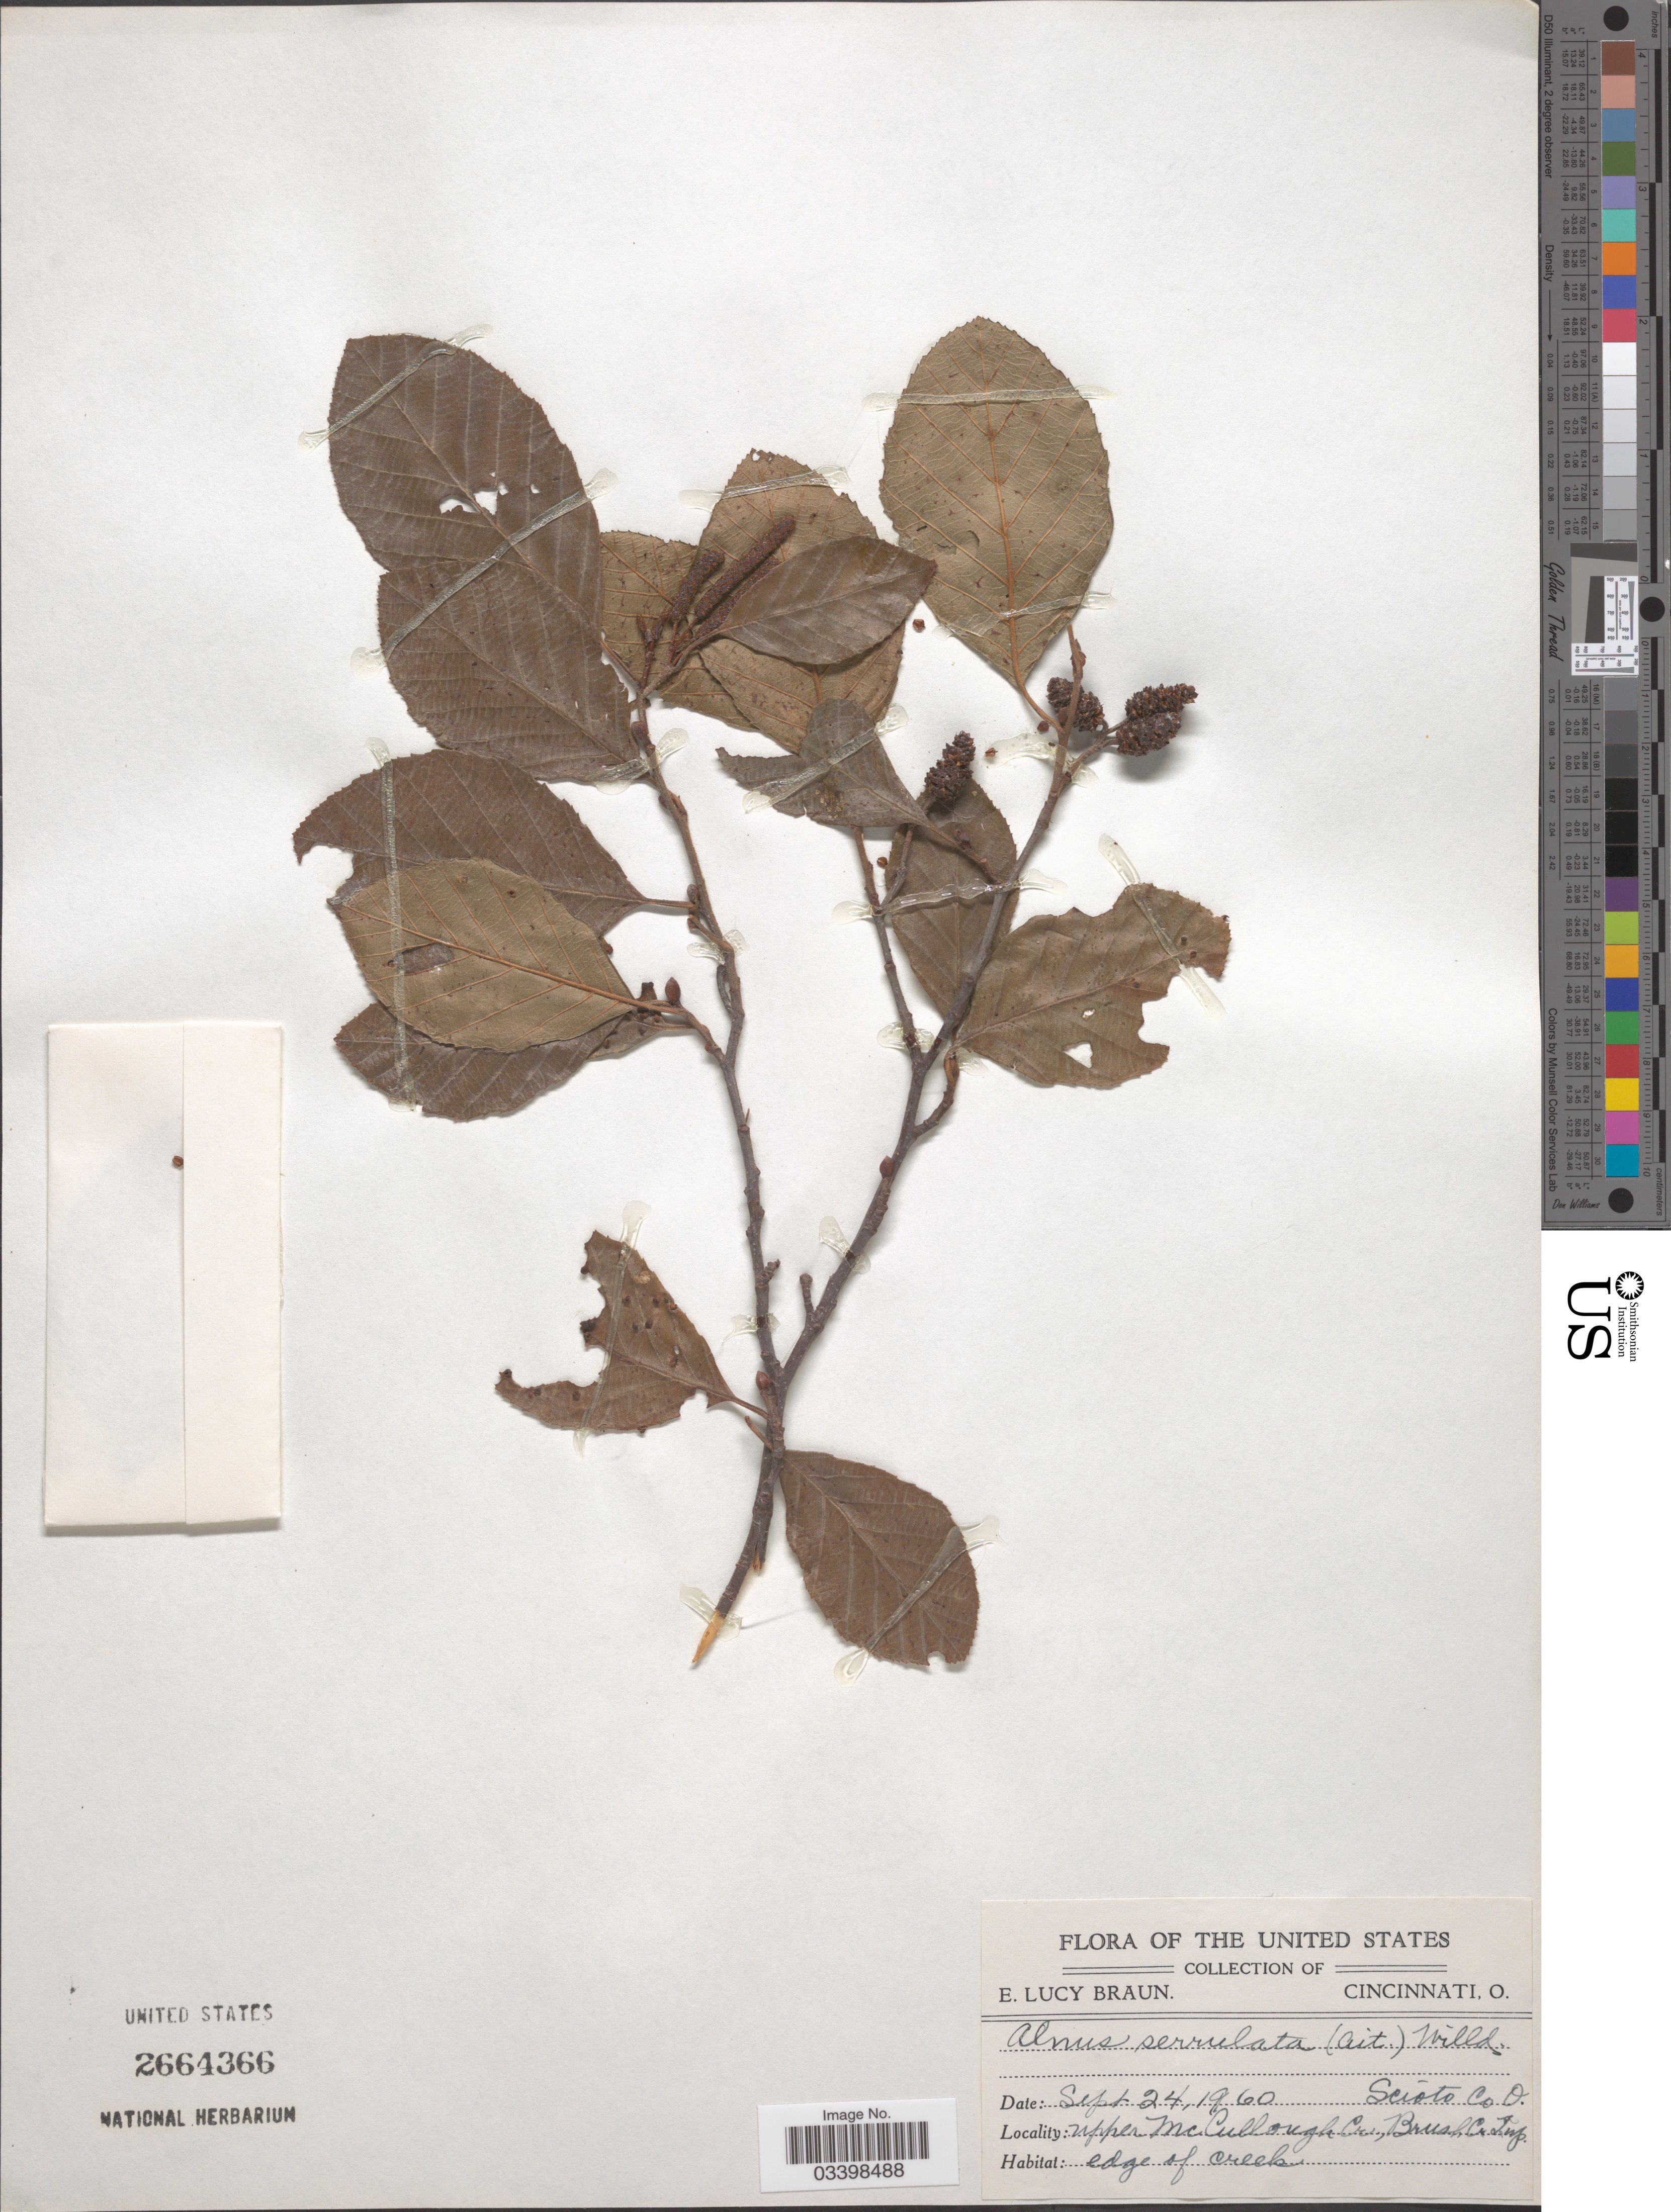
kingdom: Plantae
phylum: Tracheophyta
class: Magnoliopsida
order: Fagales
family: Betulaceae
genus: Alnus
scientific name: Alnus serrulata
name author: (Aiton) Willd.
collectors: E. L. Braun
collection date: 1960-09-24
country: United States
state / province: Ohio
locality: Scioto Co. Upper McCullough Cr., Brush Cr Twp.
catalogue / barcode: US 2664366